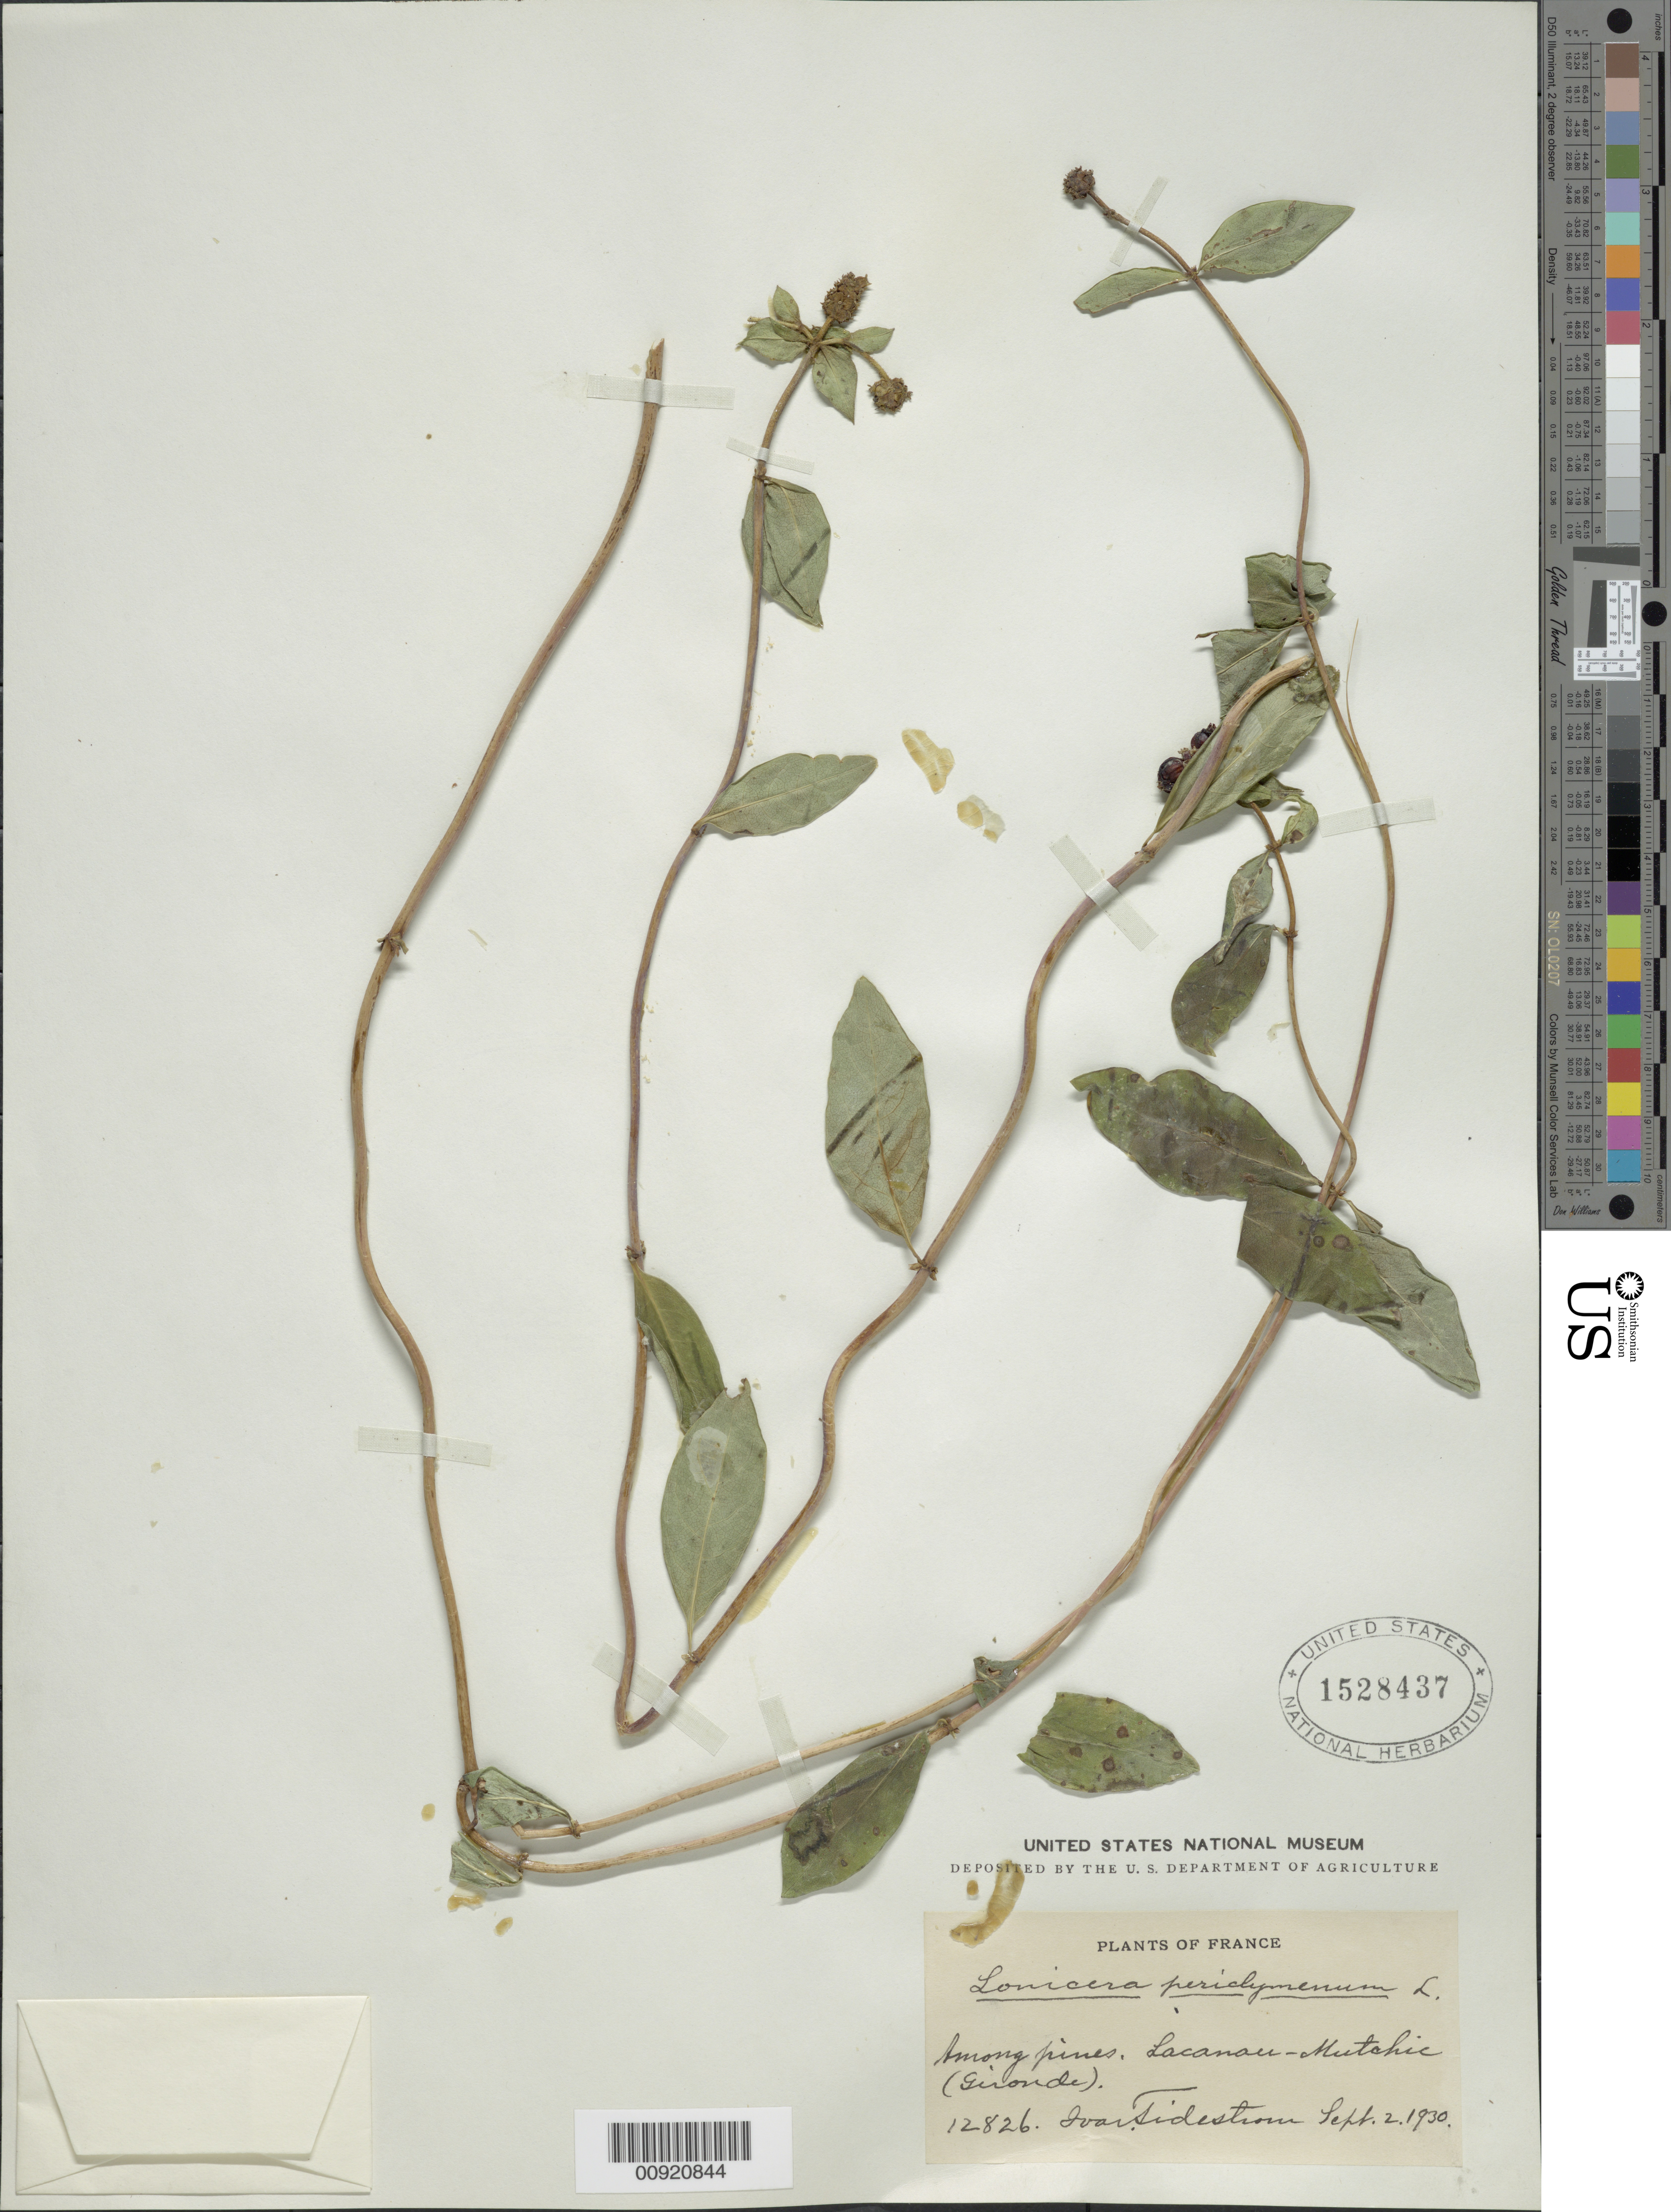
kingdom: Plantae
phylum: Tracheophyta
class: Magnoliopsida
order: Dipsacales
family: Caprifoliaceae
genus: Lonicera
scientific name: Lonicera periclymenum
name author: L.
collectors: I. F. Tidestrom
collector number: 12826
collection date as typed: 02 Sep 1930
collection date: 1930-09-02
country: France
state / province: Nouvelle-Aquitaine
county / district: Gironde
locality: Lacanau-[]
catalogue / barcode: US 1528437